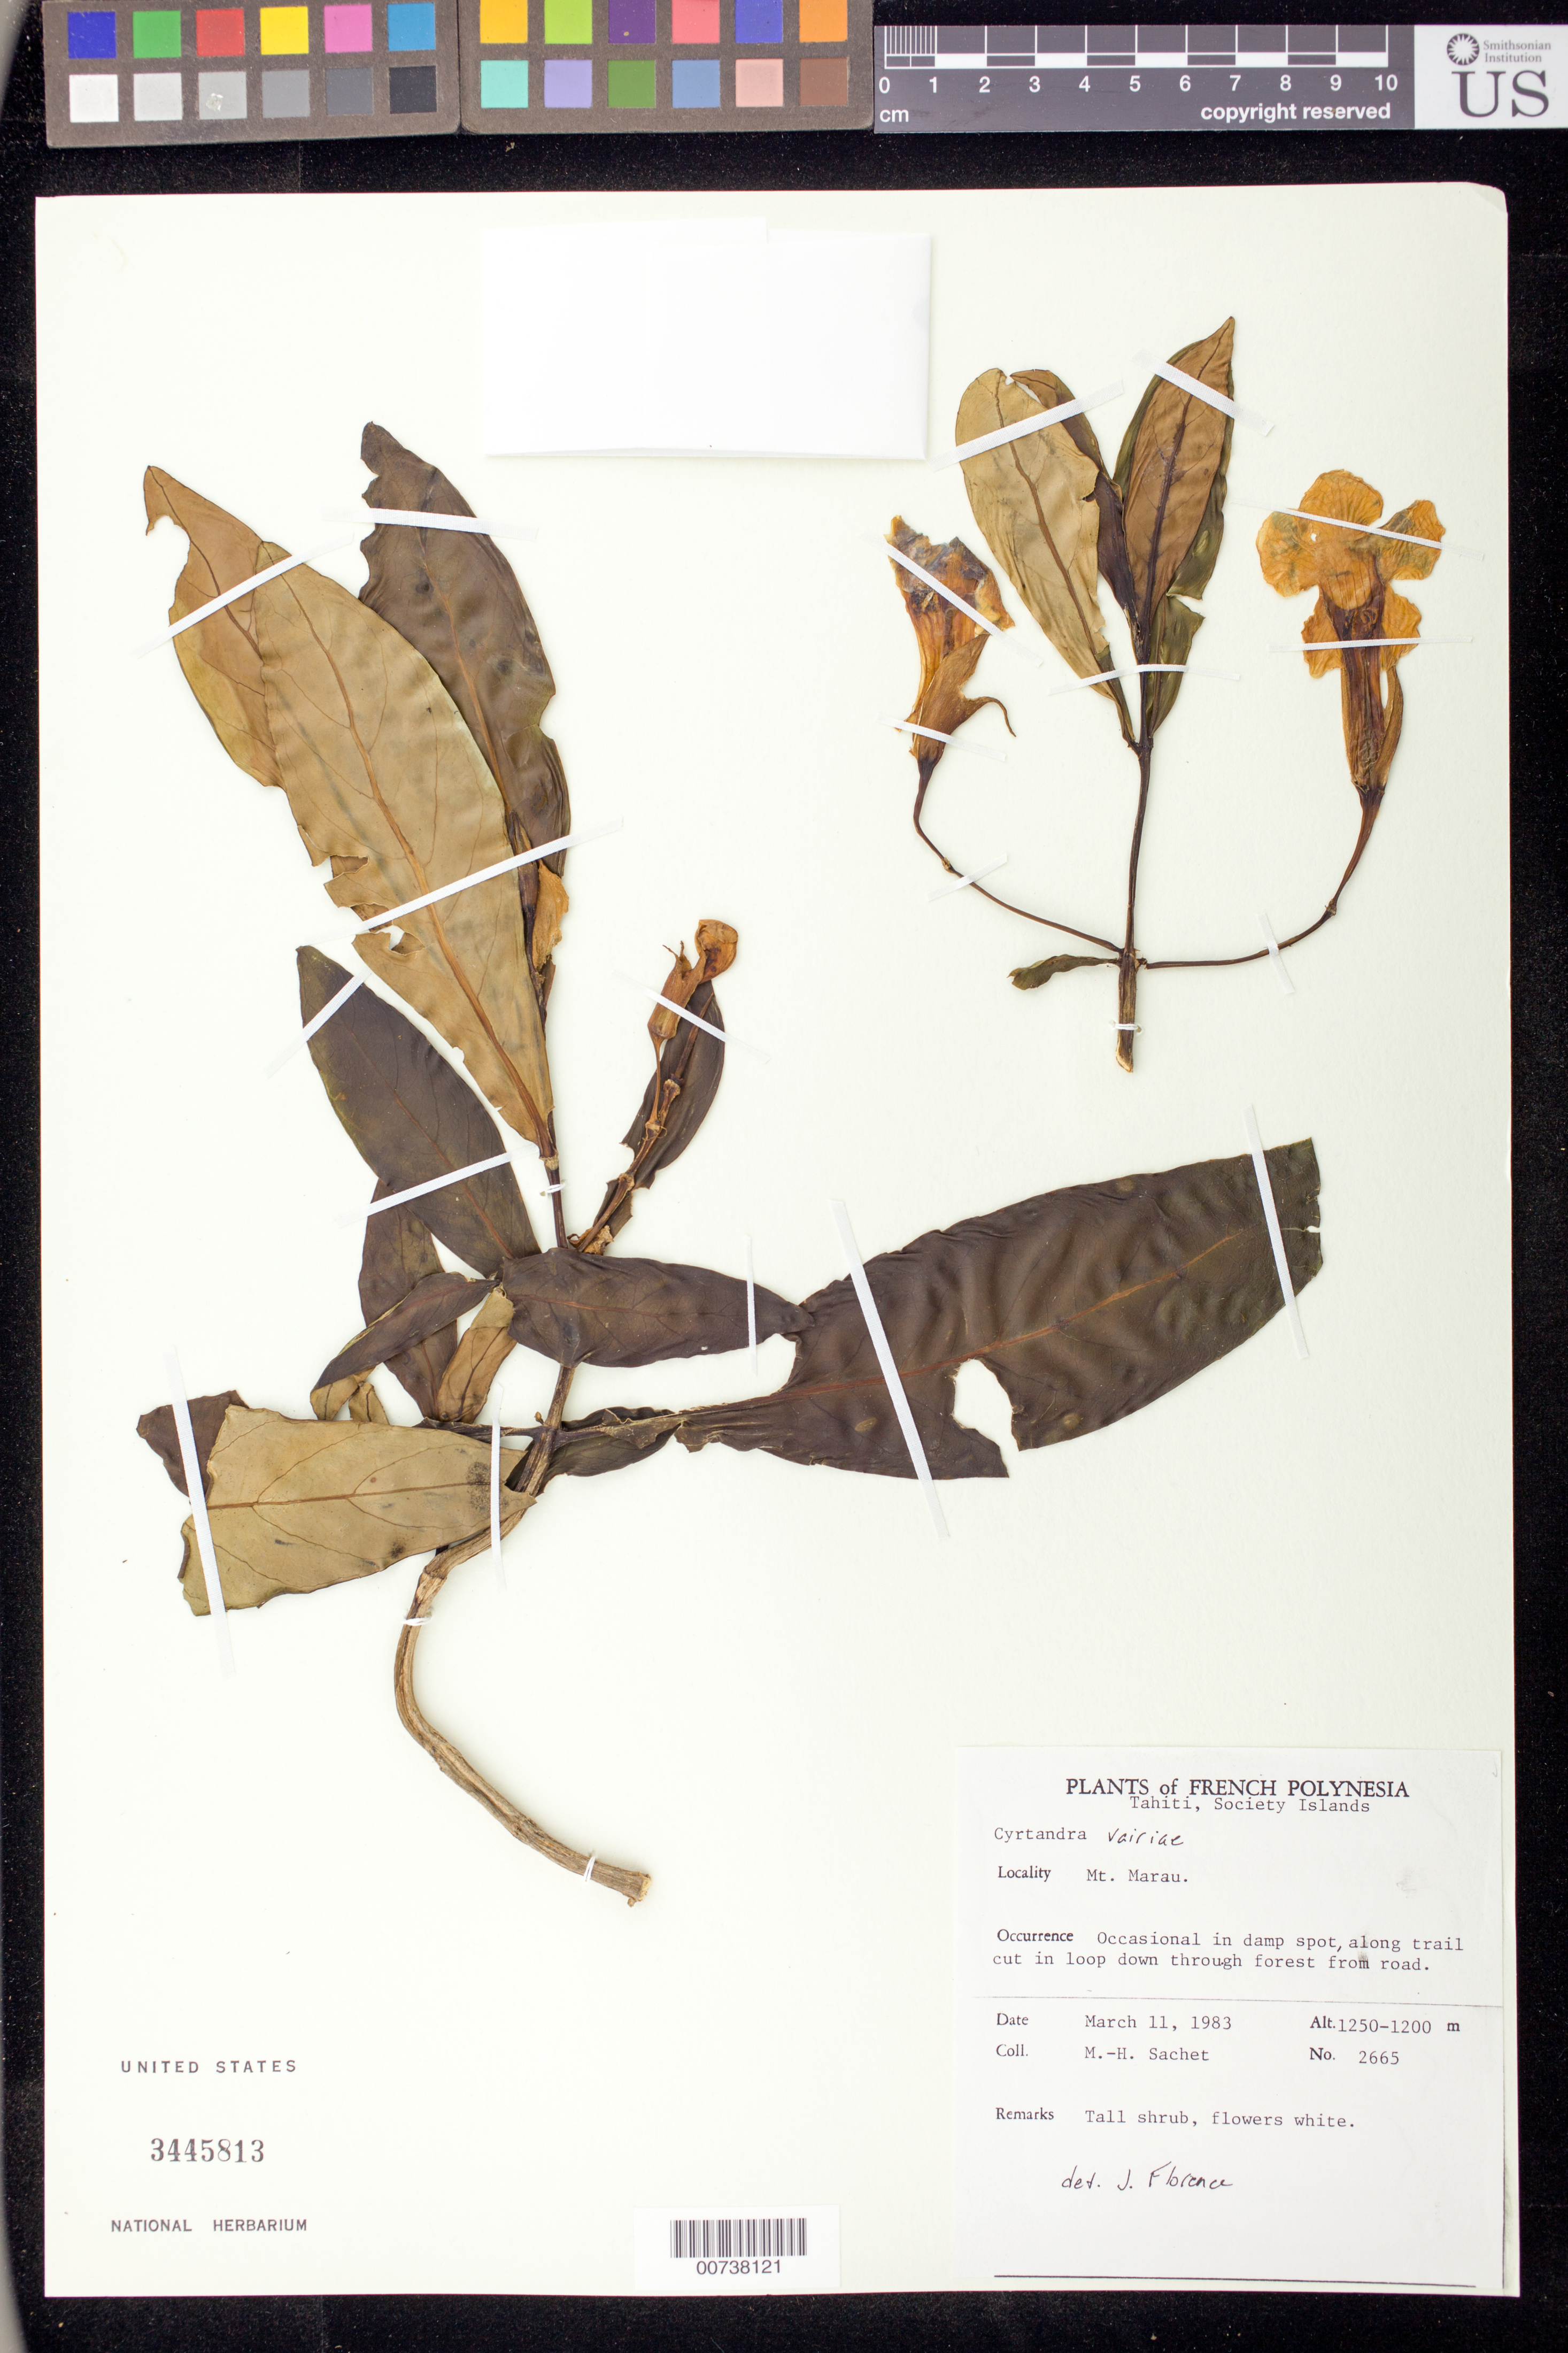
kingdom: Plantae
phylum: Tracheophyta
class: Magnoliopsida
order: Lamiales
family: Gesneriaceae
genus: Cyrtandra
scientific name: Cyrtandra vairiae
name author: Drake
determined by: Florence, J.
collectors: M.-H. Sachet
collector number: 2665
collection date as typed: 11 Mar 1983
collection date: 1983-03-11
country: French Polynesia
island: Tahiti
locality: Mt. Marau.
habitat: Occasional in dark damp spot, along trail cut in loop down through forest from road.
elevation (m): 1200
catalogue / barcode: US 3445813